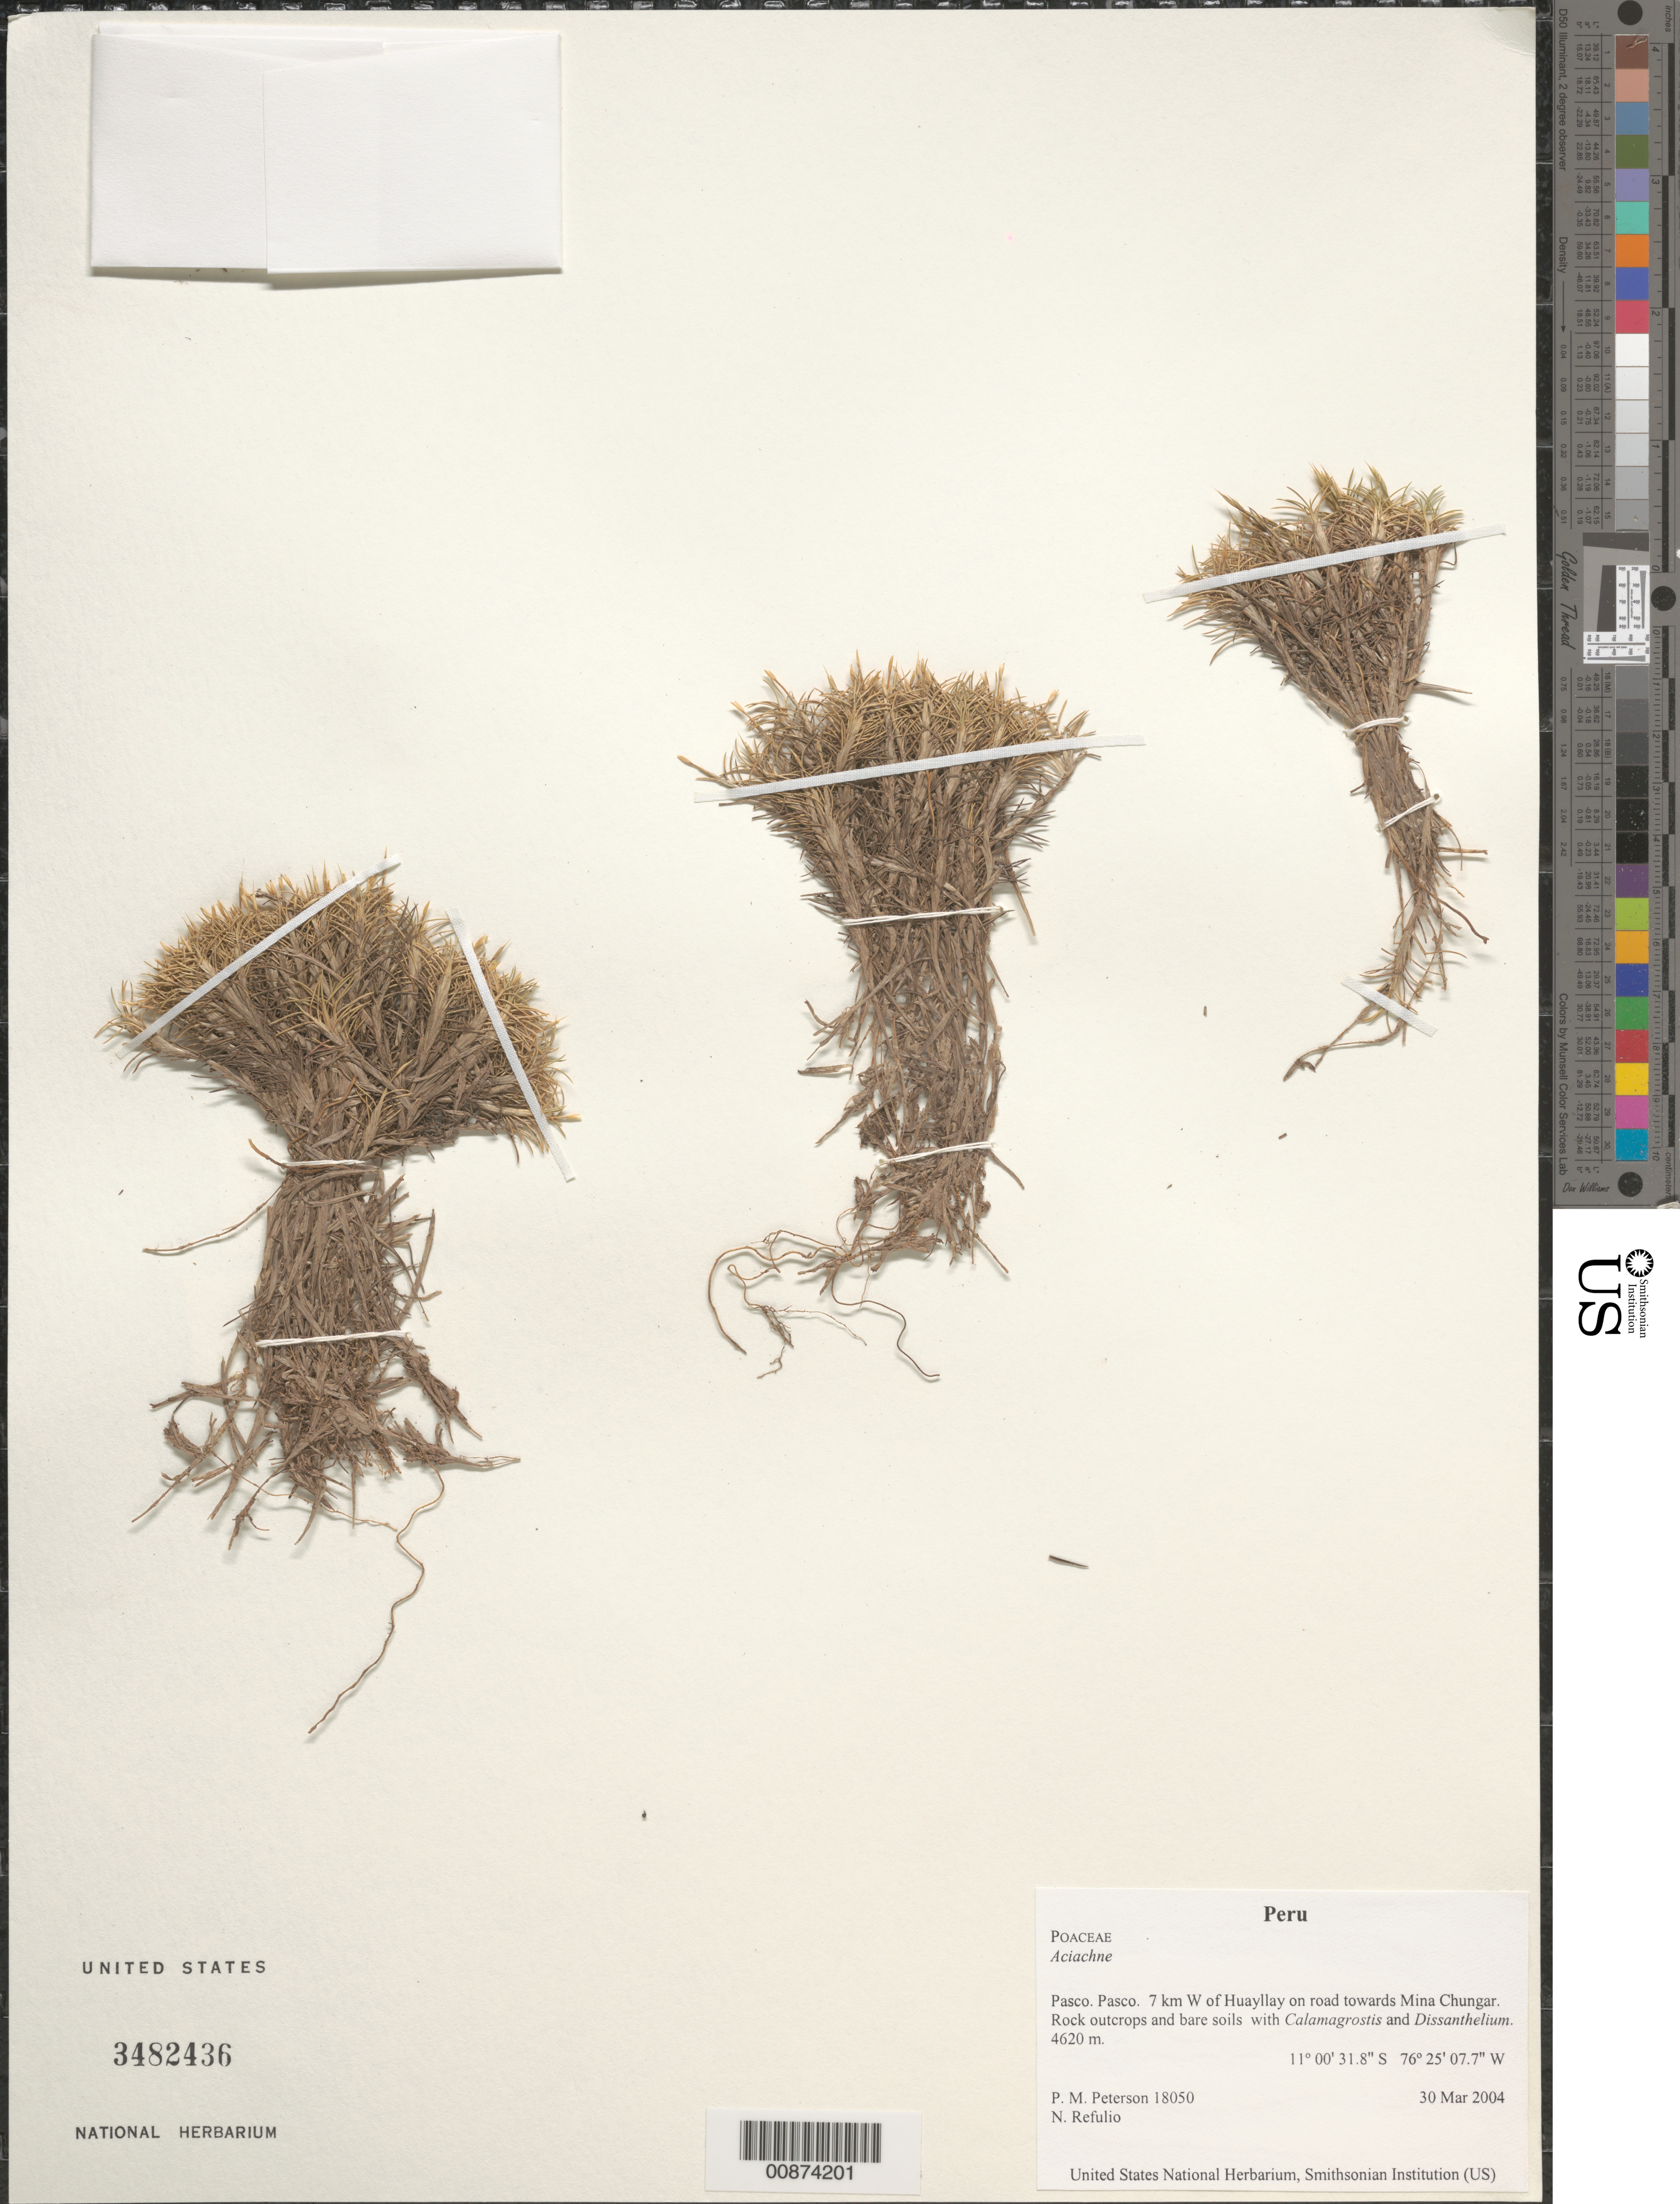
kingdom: Plantae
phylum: Tracheophyta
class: Liliopsida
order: Poales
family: Poaceae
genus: Aciachne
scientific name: Aciachne sp.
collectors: P. M. Peterson & N. Refulio-Rodríguez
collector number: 18050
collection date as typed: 30 Mar 2004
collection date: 2004-03-30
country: Peru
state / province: Pasco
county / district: Pasco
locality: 7 km W of Huayllay on road towards Mina Chungar. Rock outcrops and bare soils with Calamagrostis and Dissanthelium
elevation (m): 4620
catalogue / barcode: US 3482436